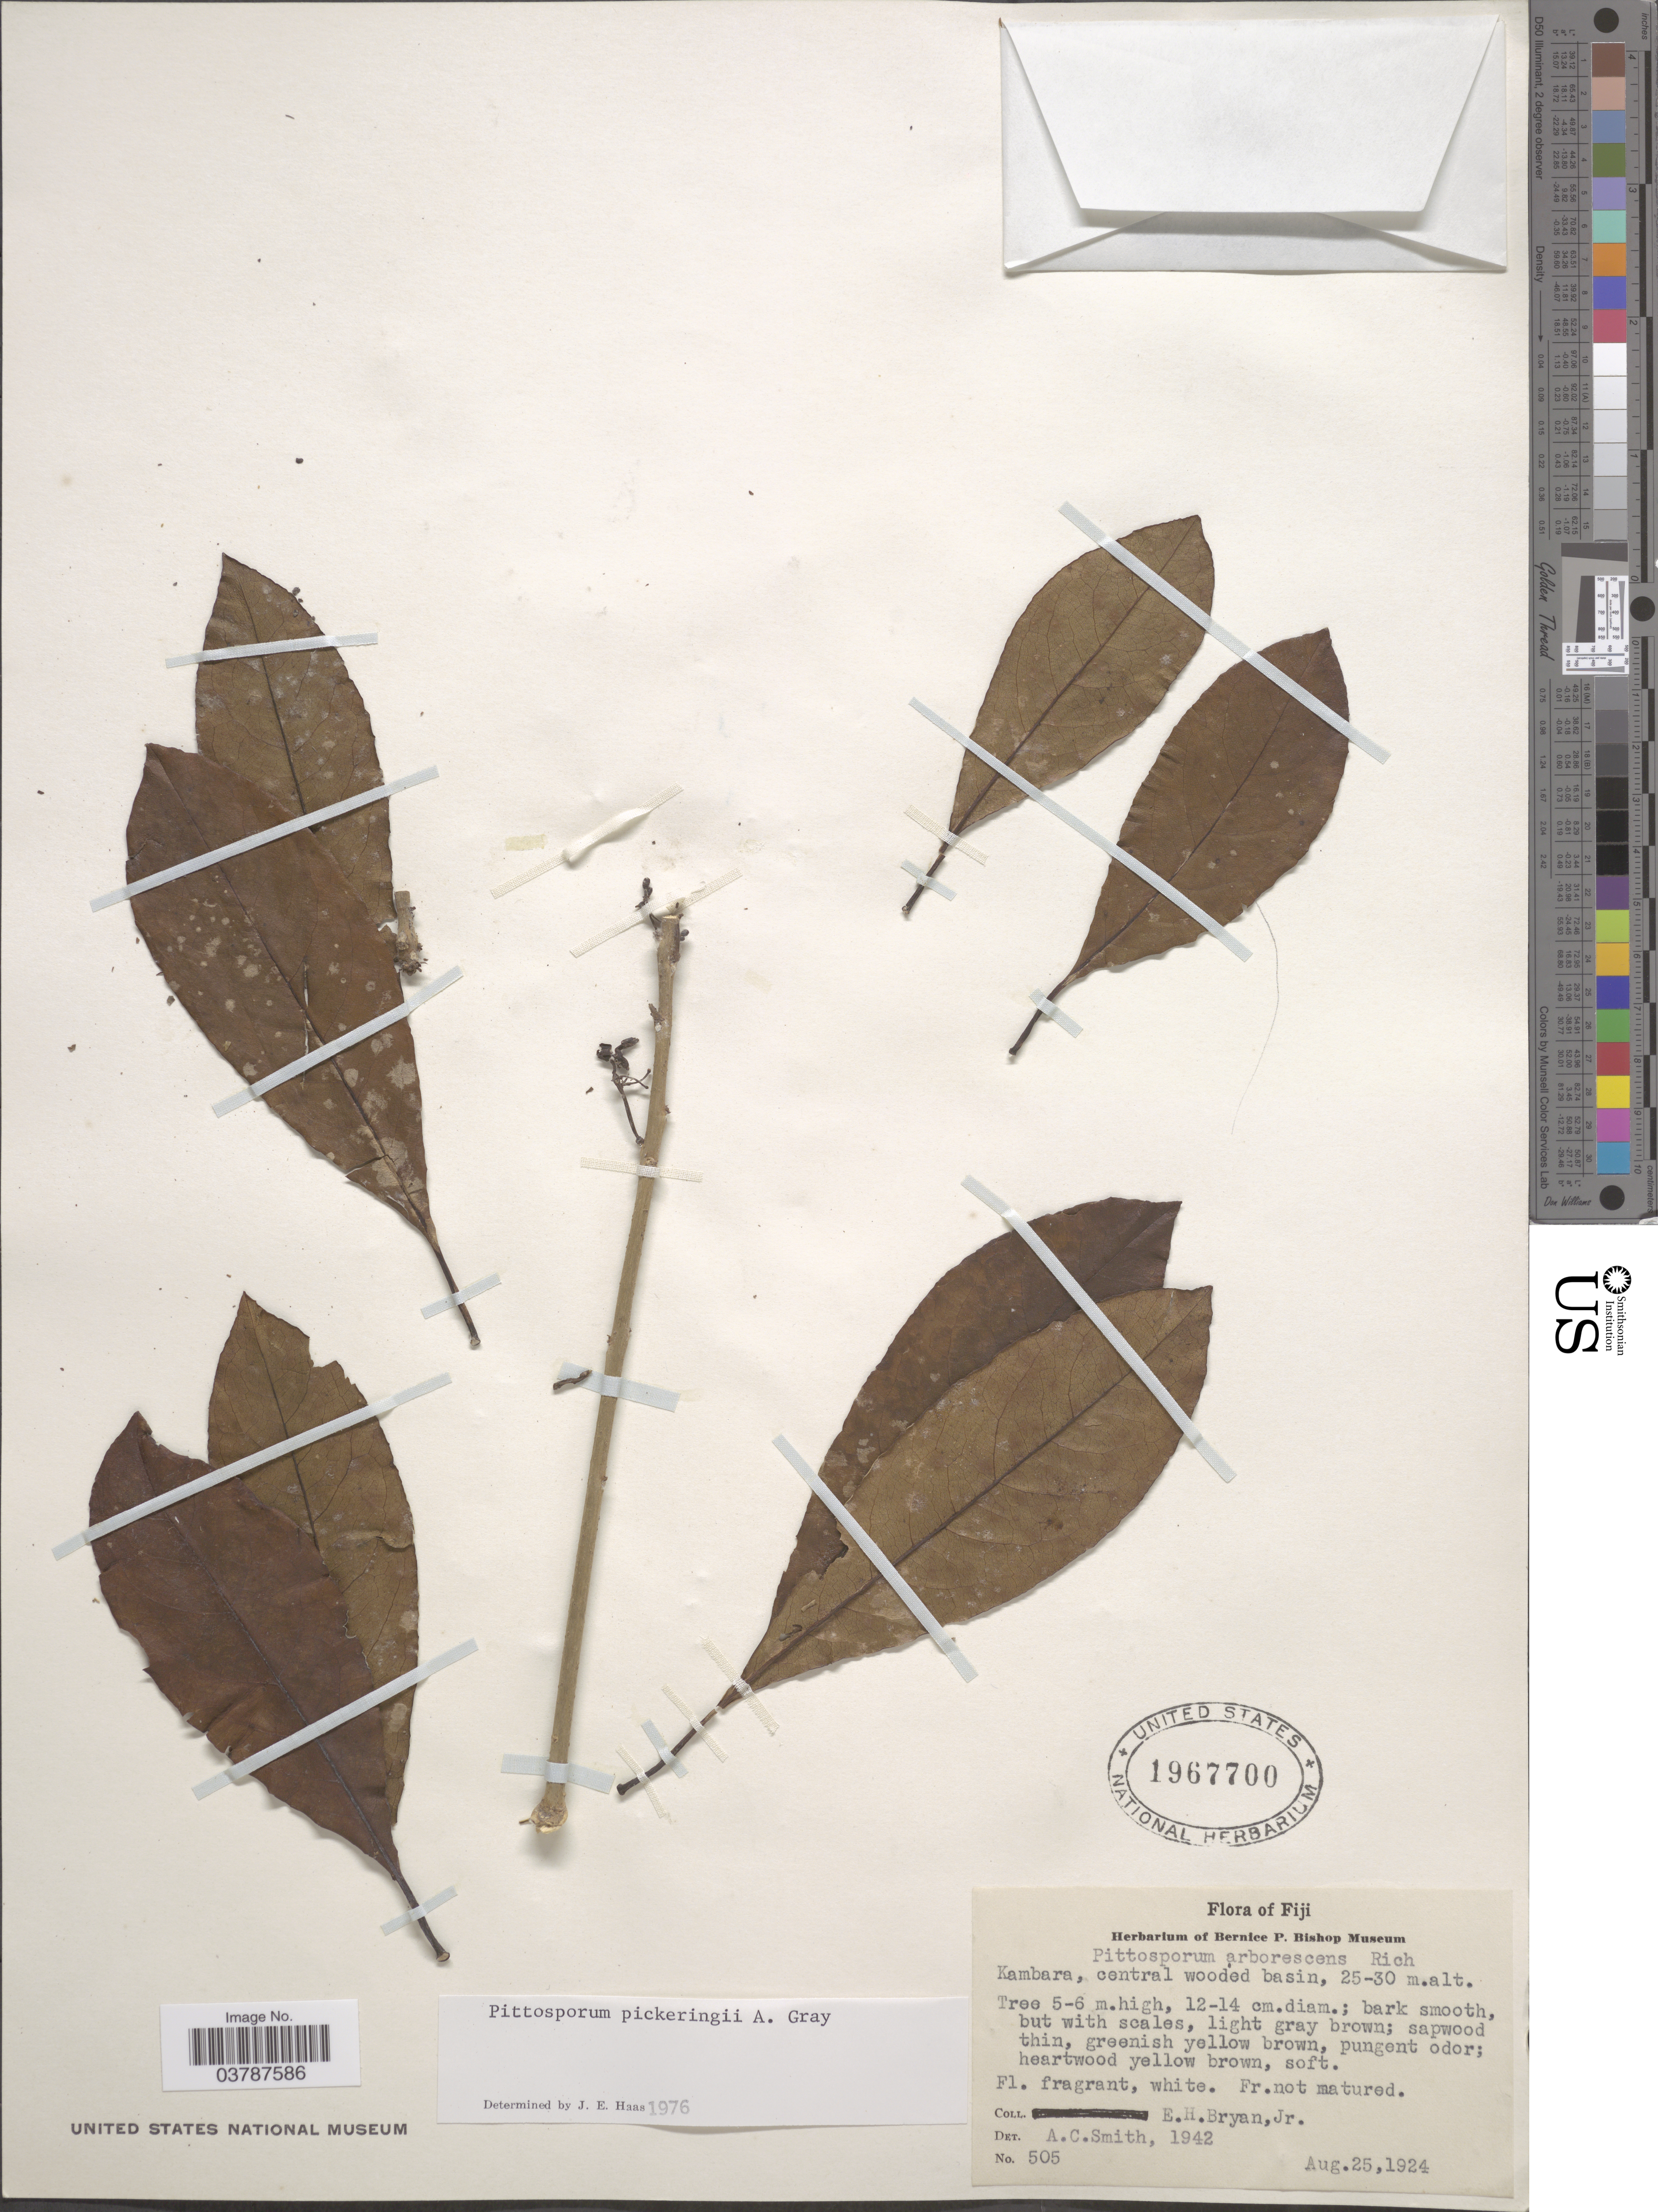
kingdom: Plantae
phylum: Tracheophyta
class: Magnoliopsida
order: Apiales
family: Pittosporaceae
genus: Pittosporum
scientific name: Pittosporum pickeringii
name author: A. Gray in Wilkes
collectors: E. Bryan Jr.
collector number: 505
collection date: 1924-08-25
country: Fiji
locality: Kambara, central wooded basin.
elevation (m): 25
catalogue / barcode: US 1967700